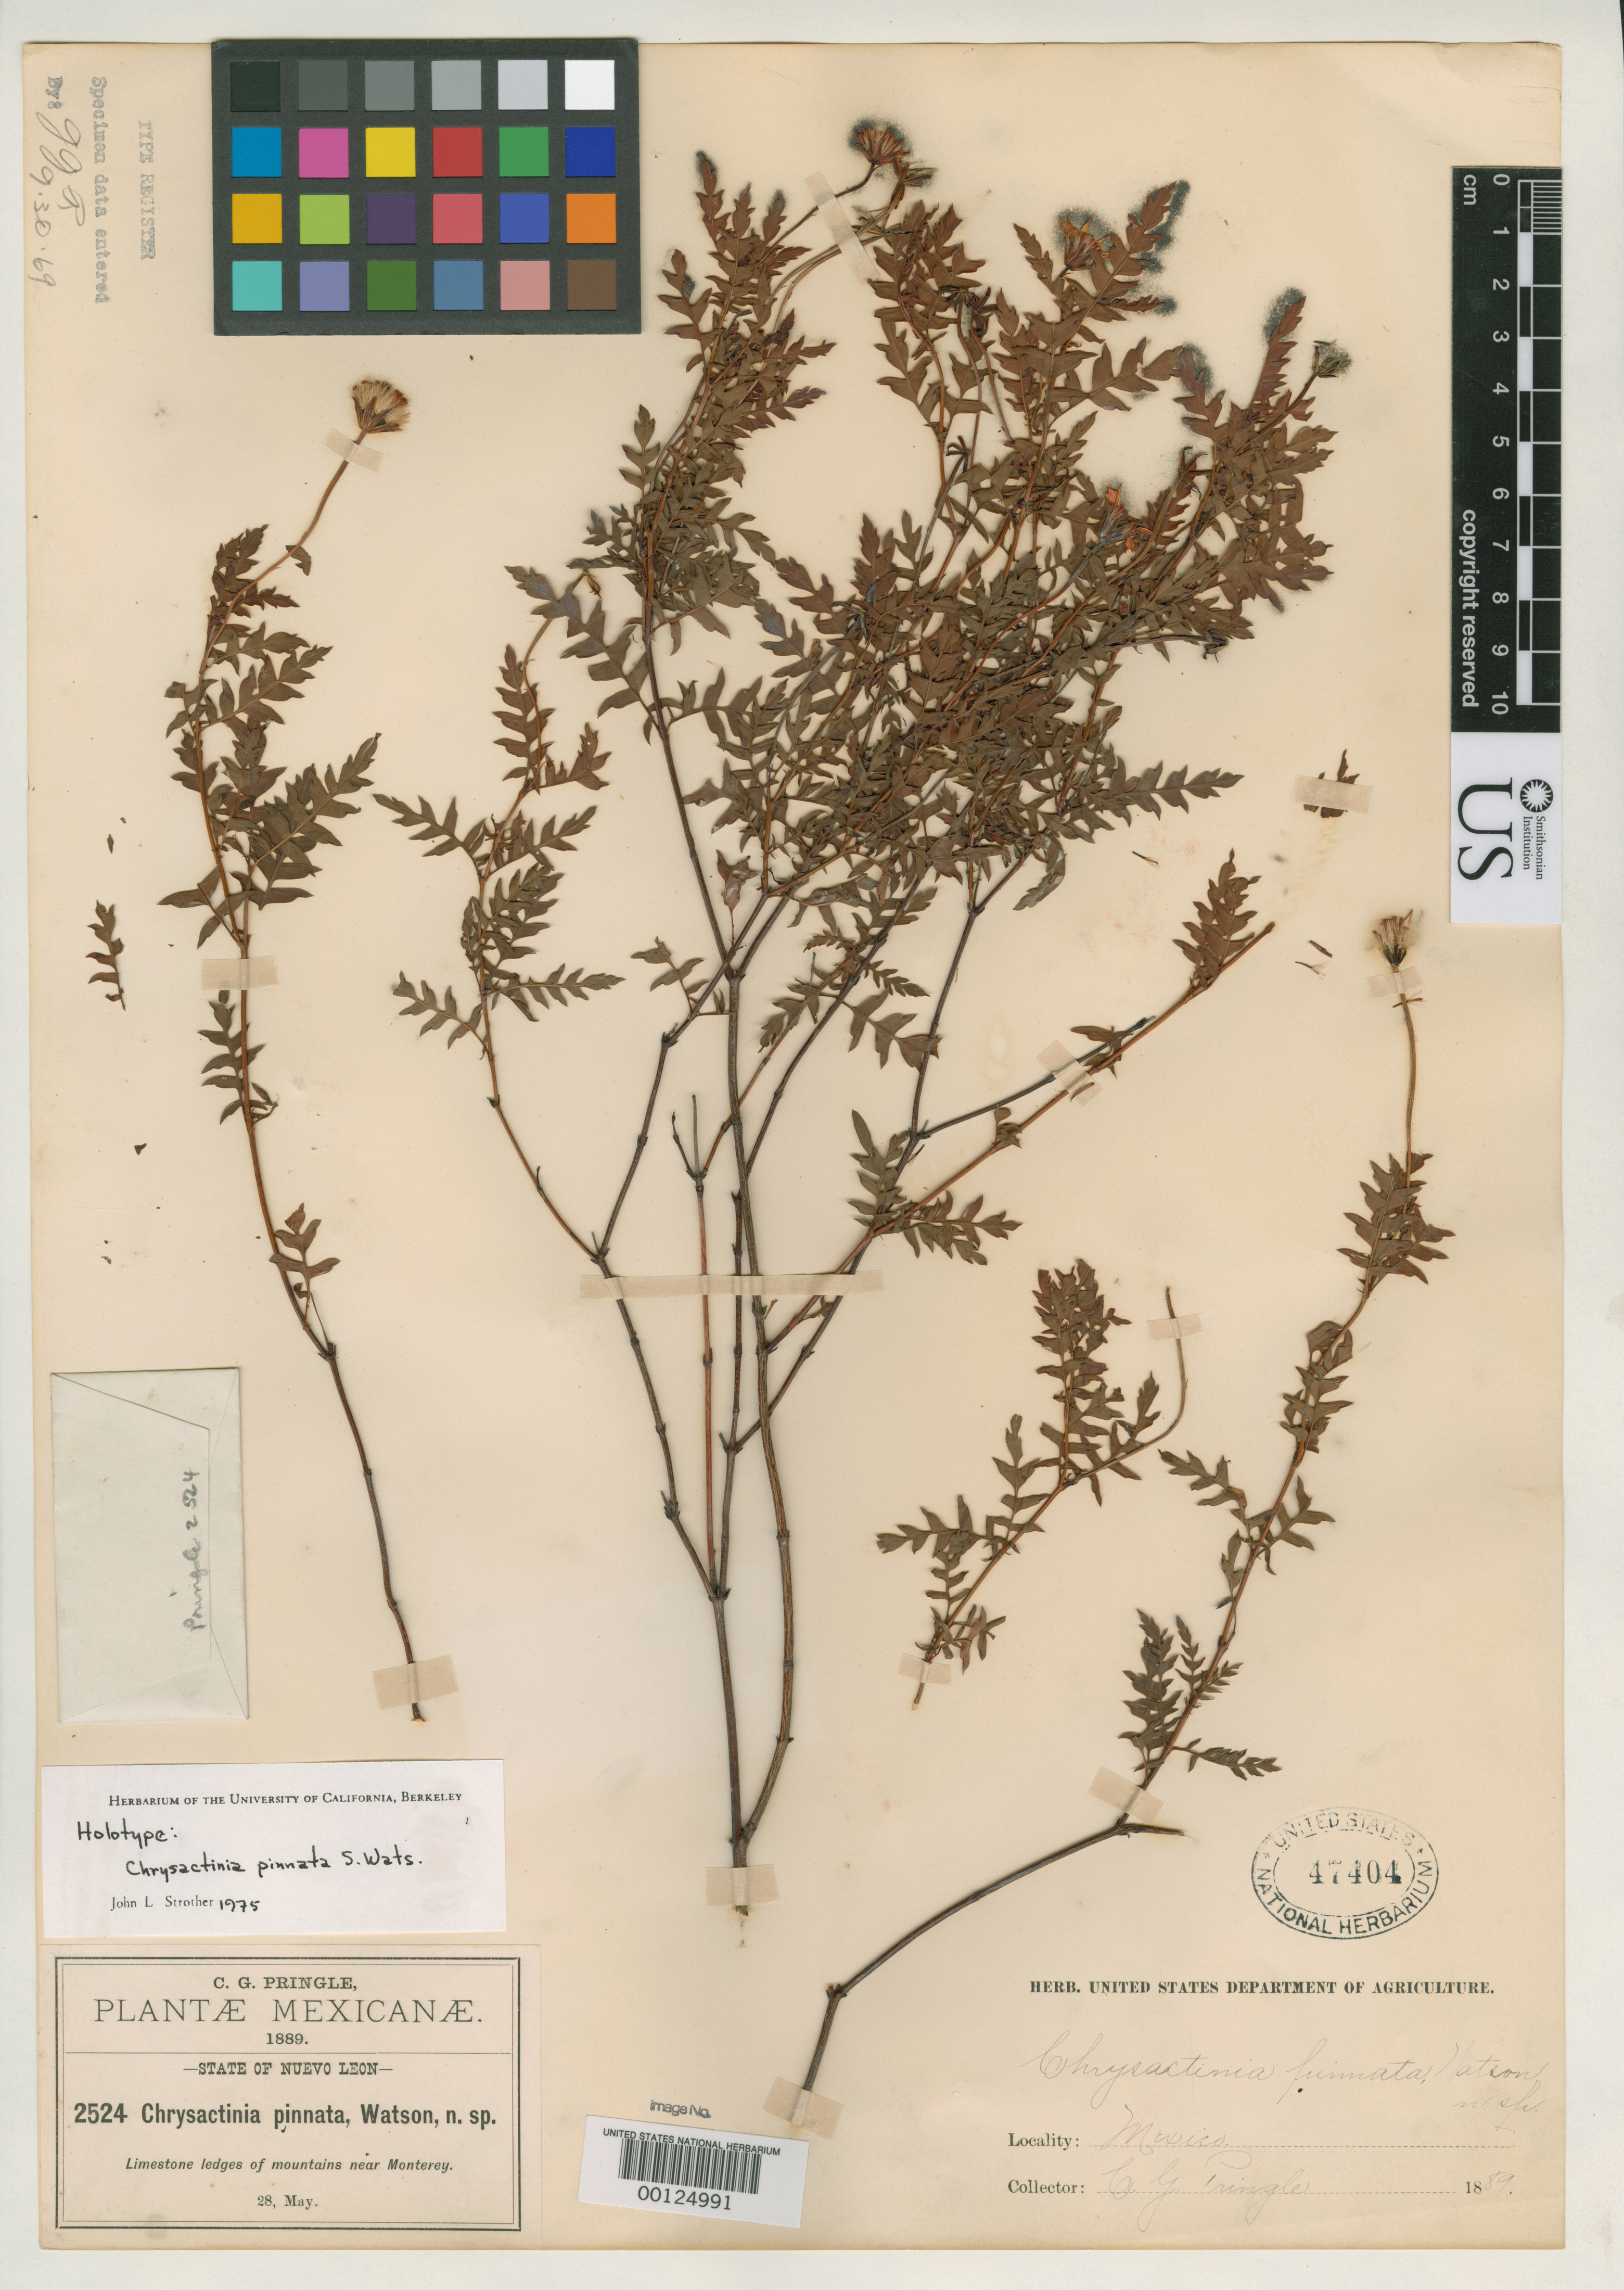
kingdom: Plantae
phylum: Tracheophyta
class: Magnoliopsida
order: Asterales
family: Asteraceae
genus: Chrysactinia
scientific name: Chrysactinia pinnata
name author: S. Watson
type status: Isotype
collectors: C. G. Pringle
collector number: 2524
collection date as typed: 28 May 1889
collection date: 1889-05-28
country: Mexico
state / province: Nuevo León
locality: Monterrey.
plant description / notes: Annotated as holotype by J.L. Strother (1975). [Specimen at GH annotated as isotype by Strother is probably holotype.]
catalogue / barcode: US 47404